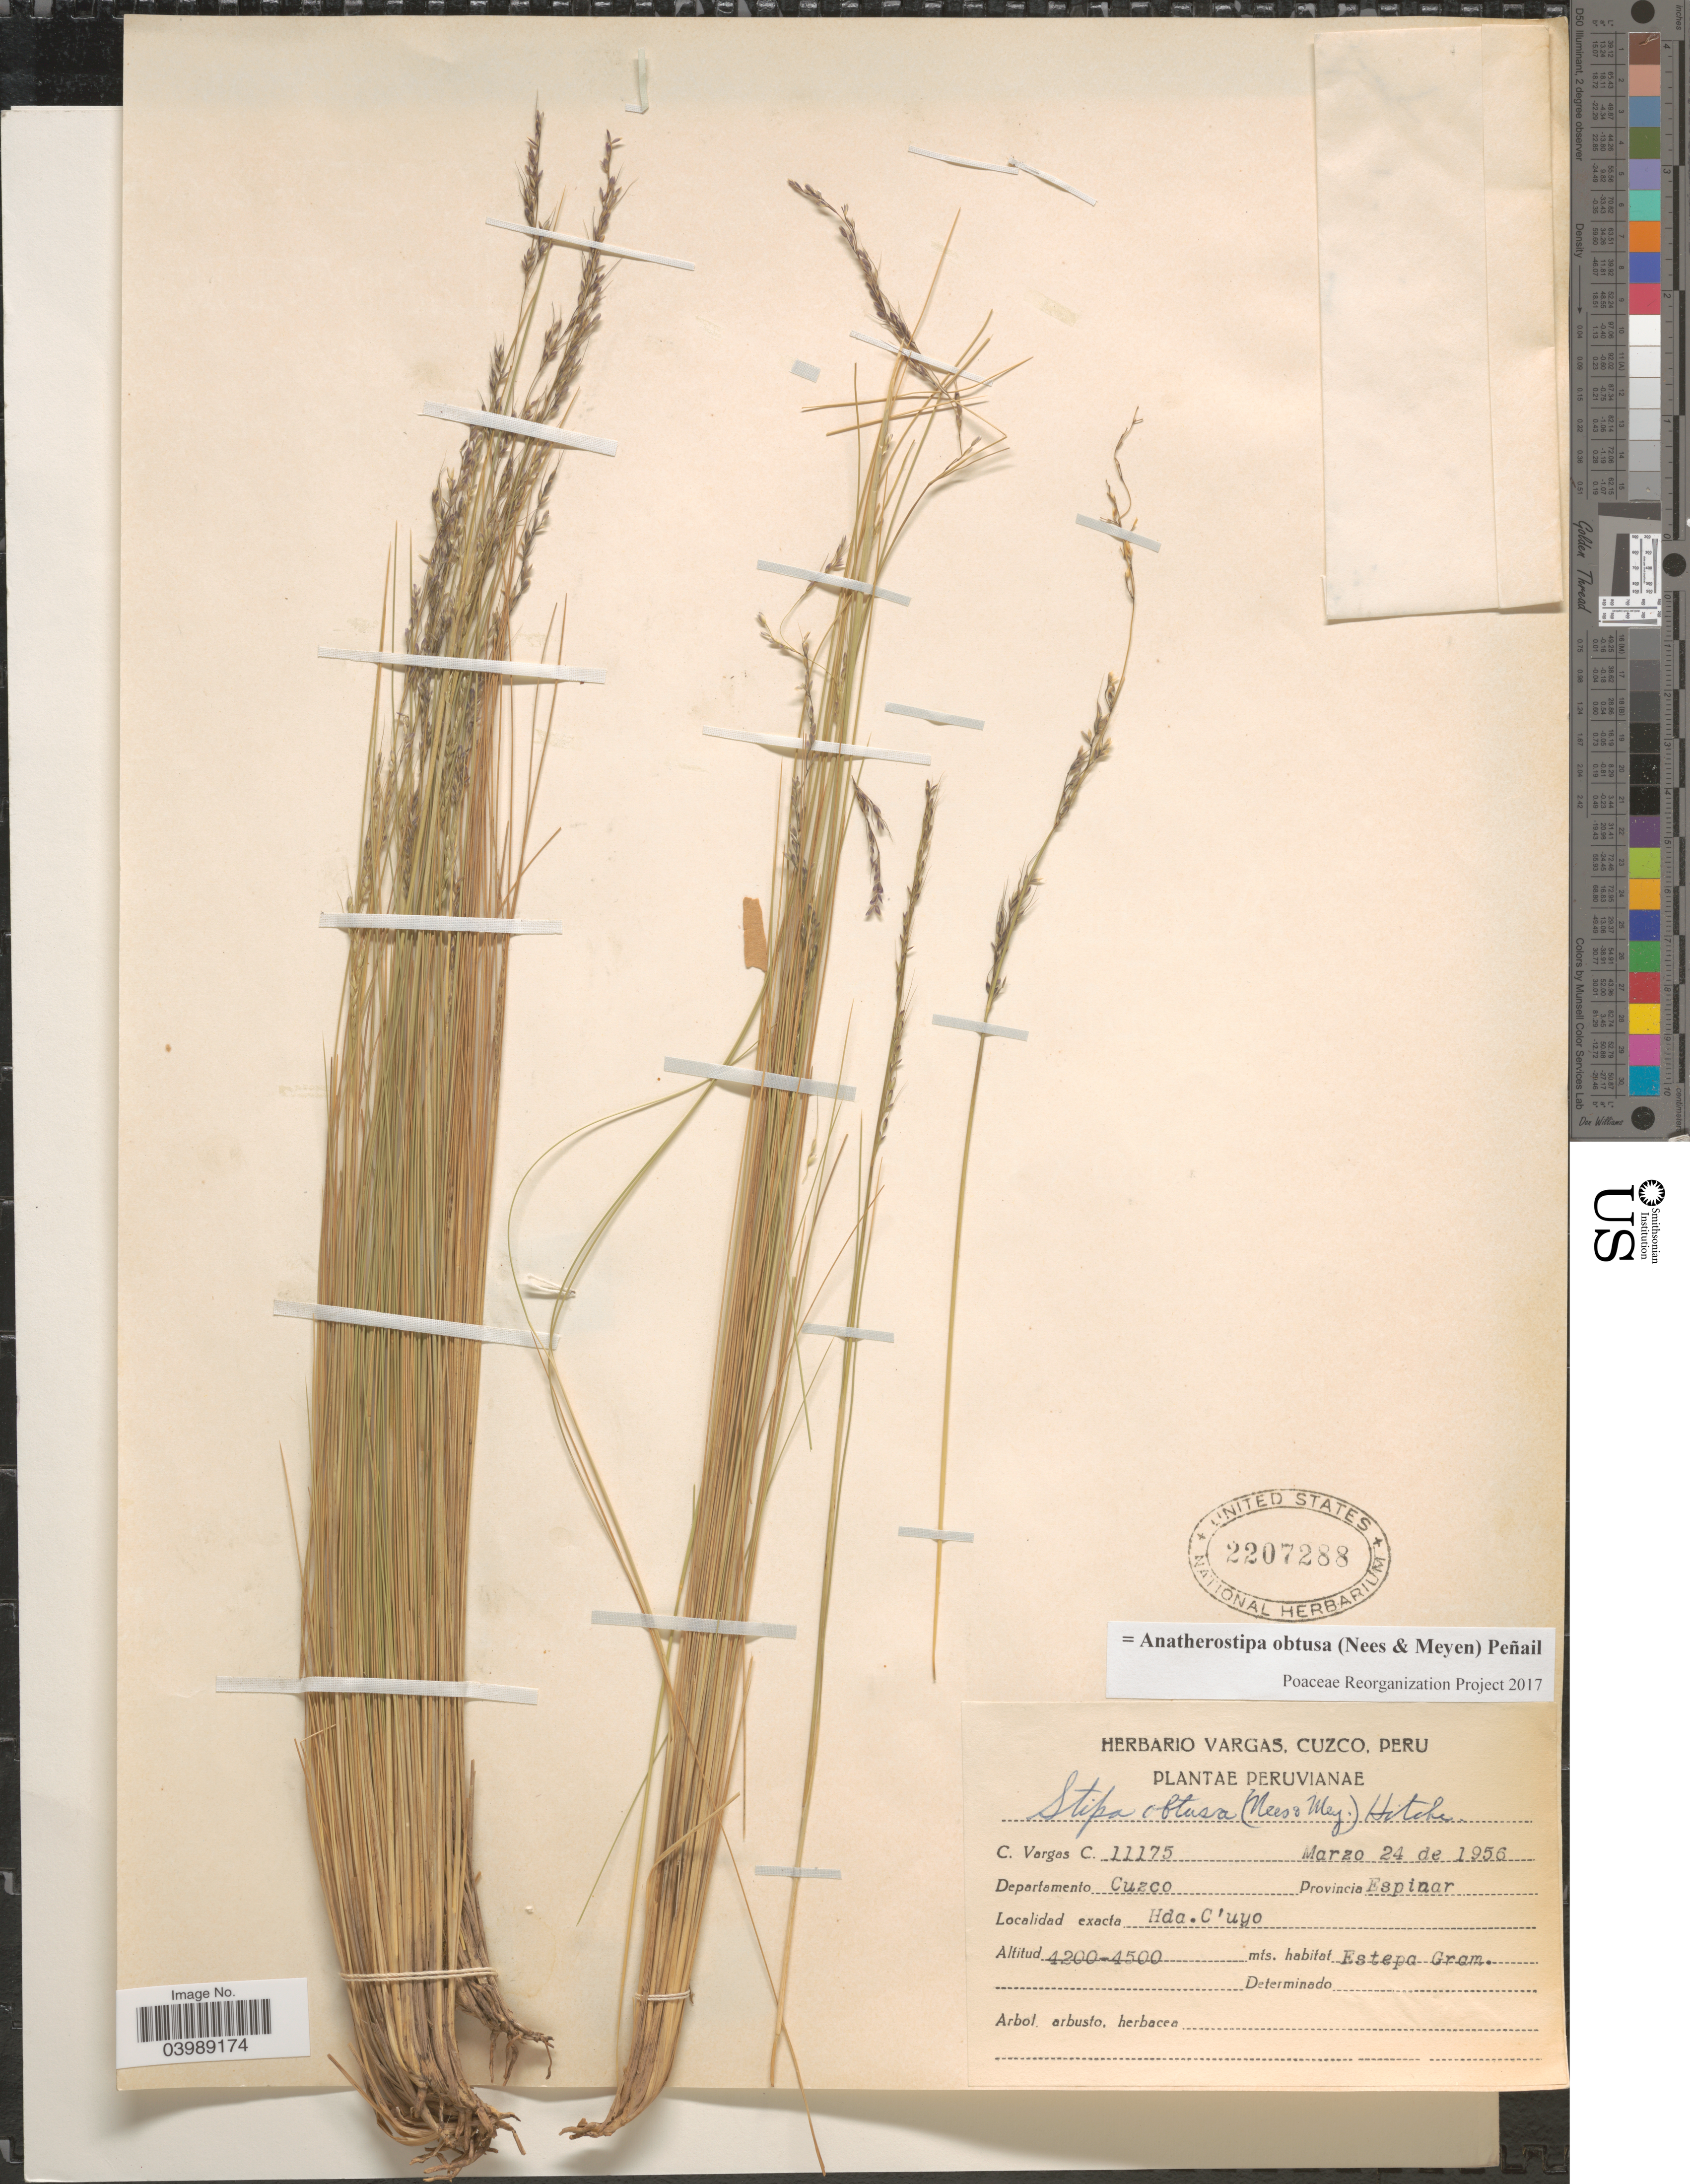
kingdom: Plantae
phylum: Tracheophyta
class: Liliopsida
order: Poales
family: Poaceae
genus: Anatherostipa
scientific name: Anatherostipa obtusa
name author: (Nees & Meyen) Peñailillo B.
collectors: C. Vargas Calderón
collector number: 11175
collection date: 1956-03-24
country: Peru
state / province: Cusco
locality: Departamento Cuzco. Provincia Espinar. Hda. C'uyo.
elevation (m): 4200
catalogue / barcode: US 2207288